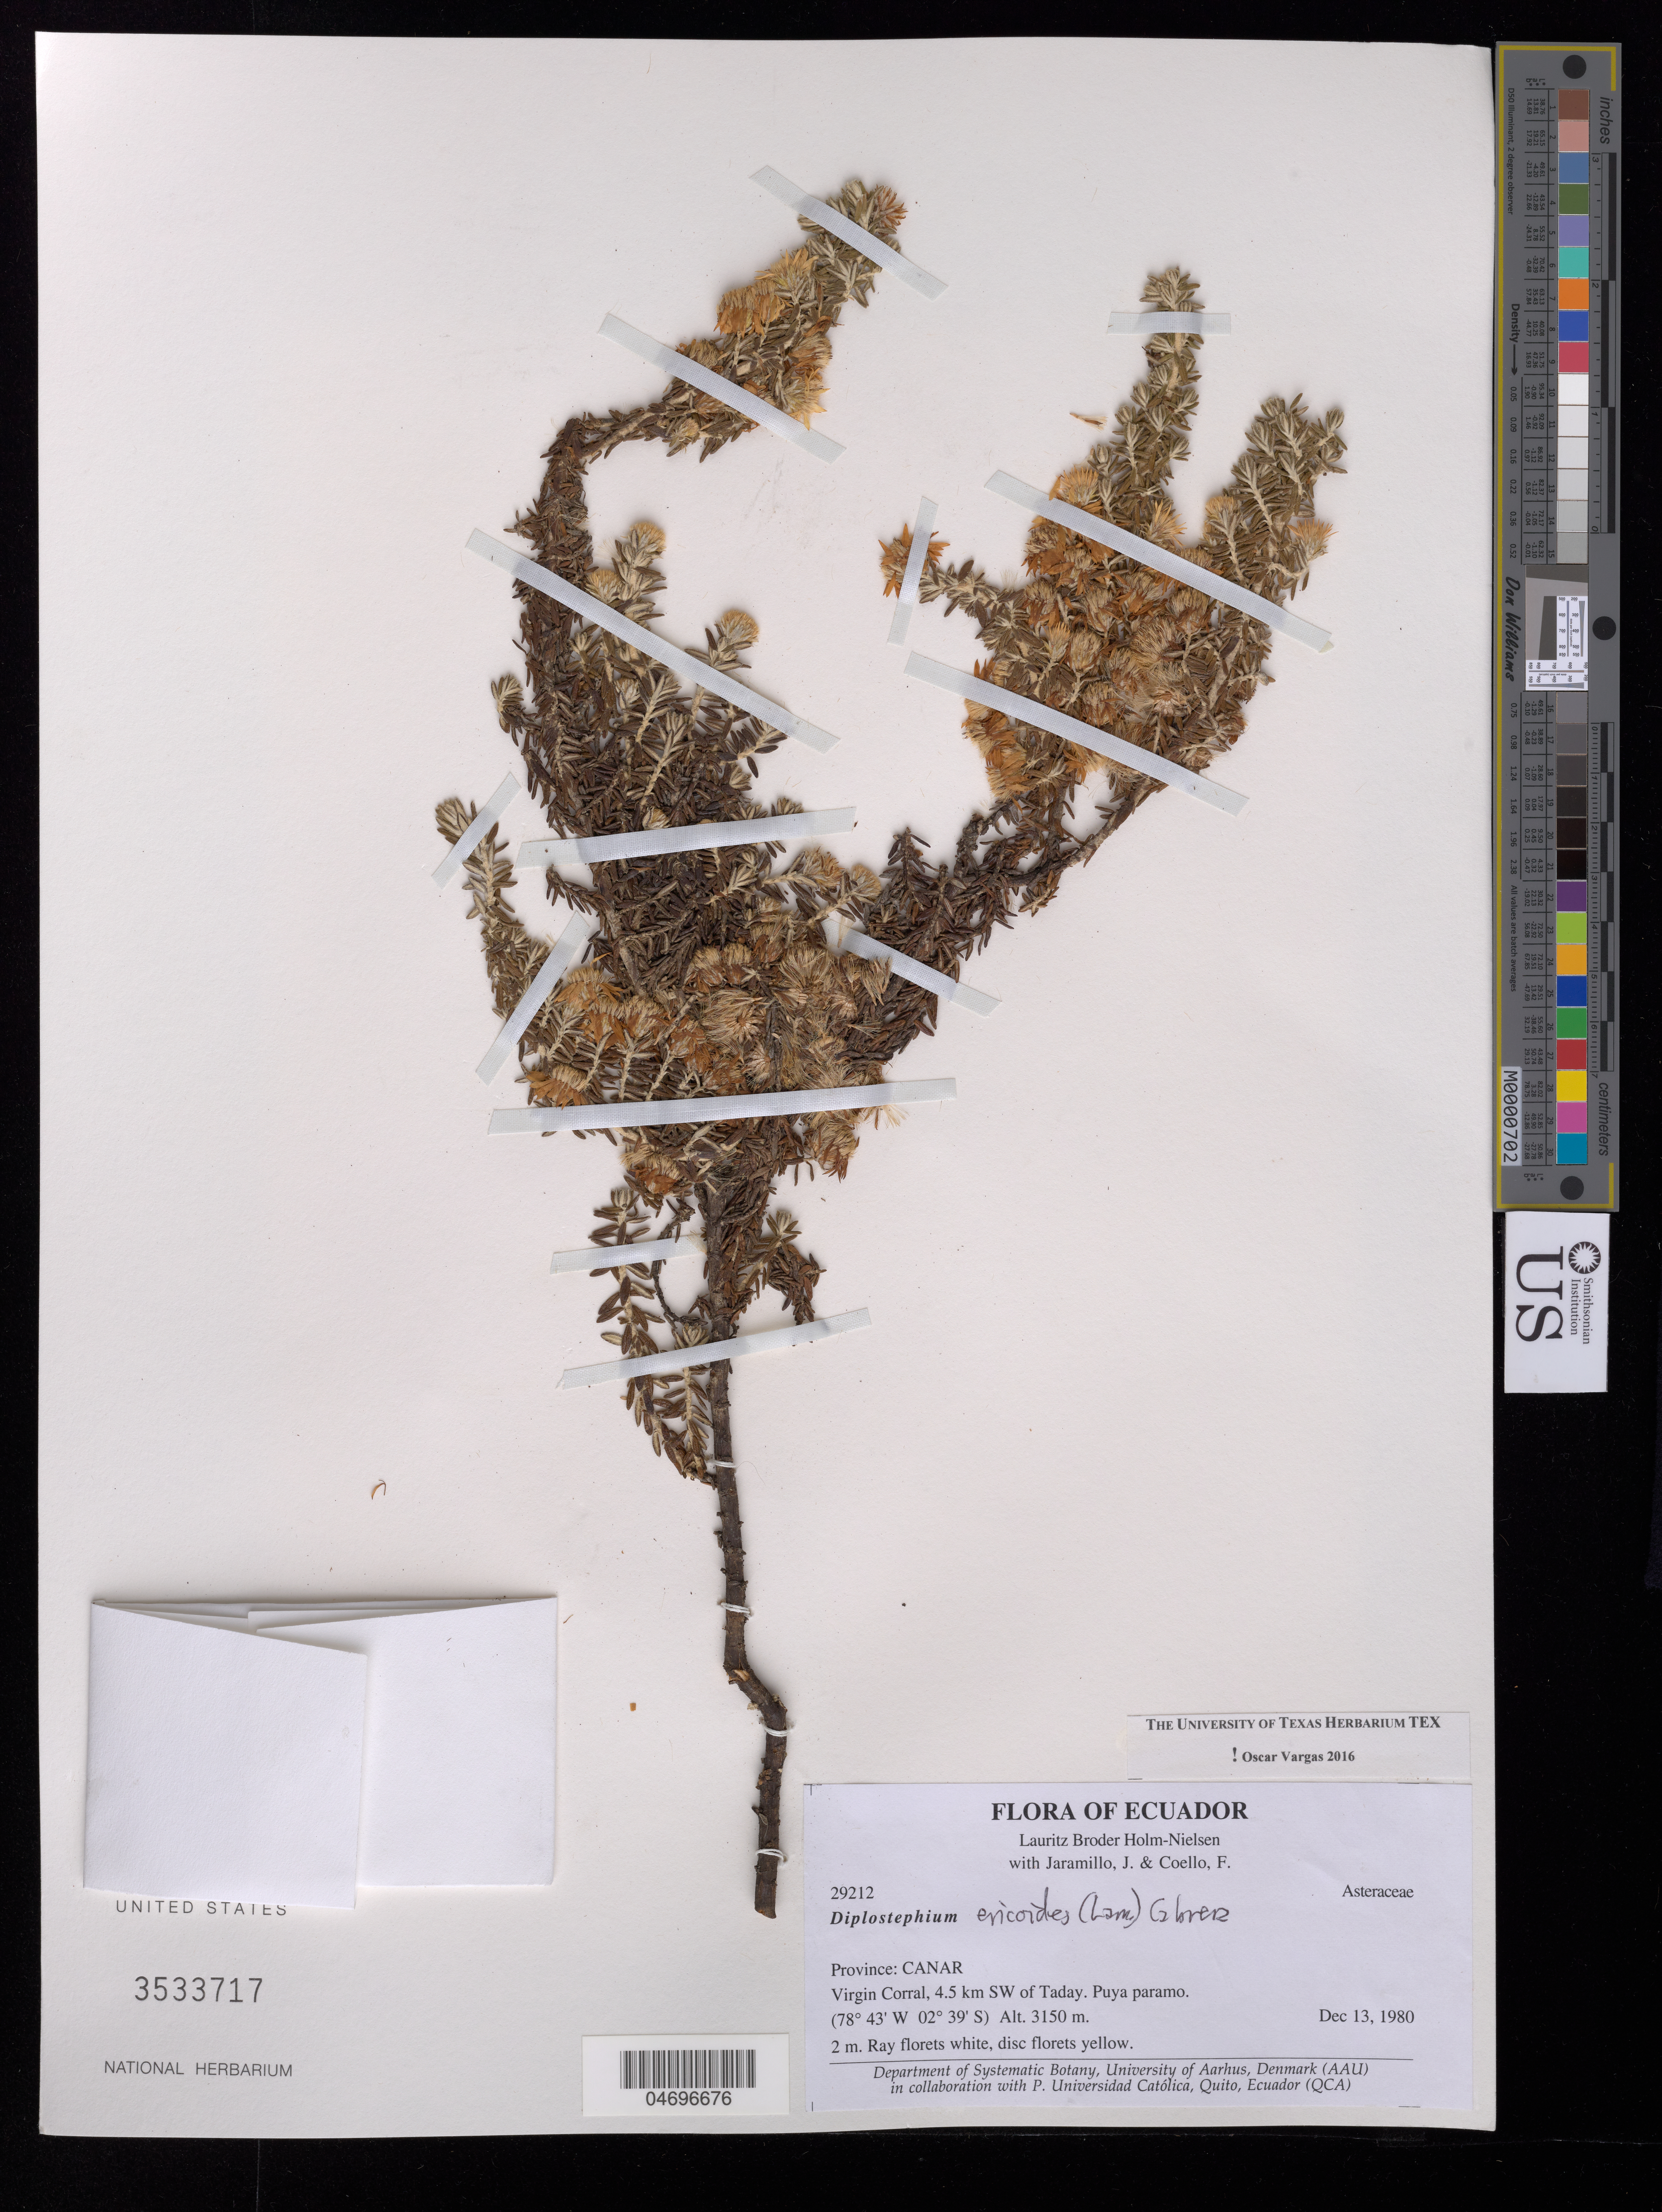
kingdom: Plantae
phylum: Tracheophyta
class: Magnoliopsida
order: Asterales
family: Asteraceae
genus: Diplostephium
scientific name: Diplostephium ericoides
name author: (Lam.) Cabrera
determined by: Vargas, Oscar M.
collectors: L. Holm-Nielsen, J. Jaramillo & F. Coello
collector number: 29212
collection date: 1980-12-13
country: Ecuador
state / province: Cañar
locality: Virgin Corral, 4.5 km SW of Taday.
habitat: Puya paramo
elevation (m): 3150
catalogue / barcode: US 3533717